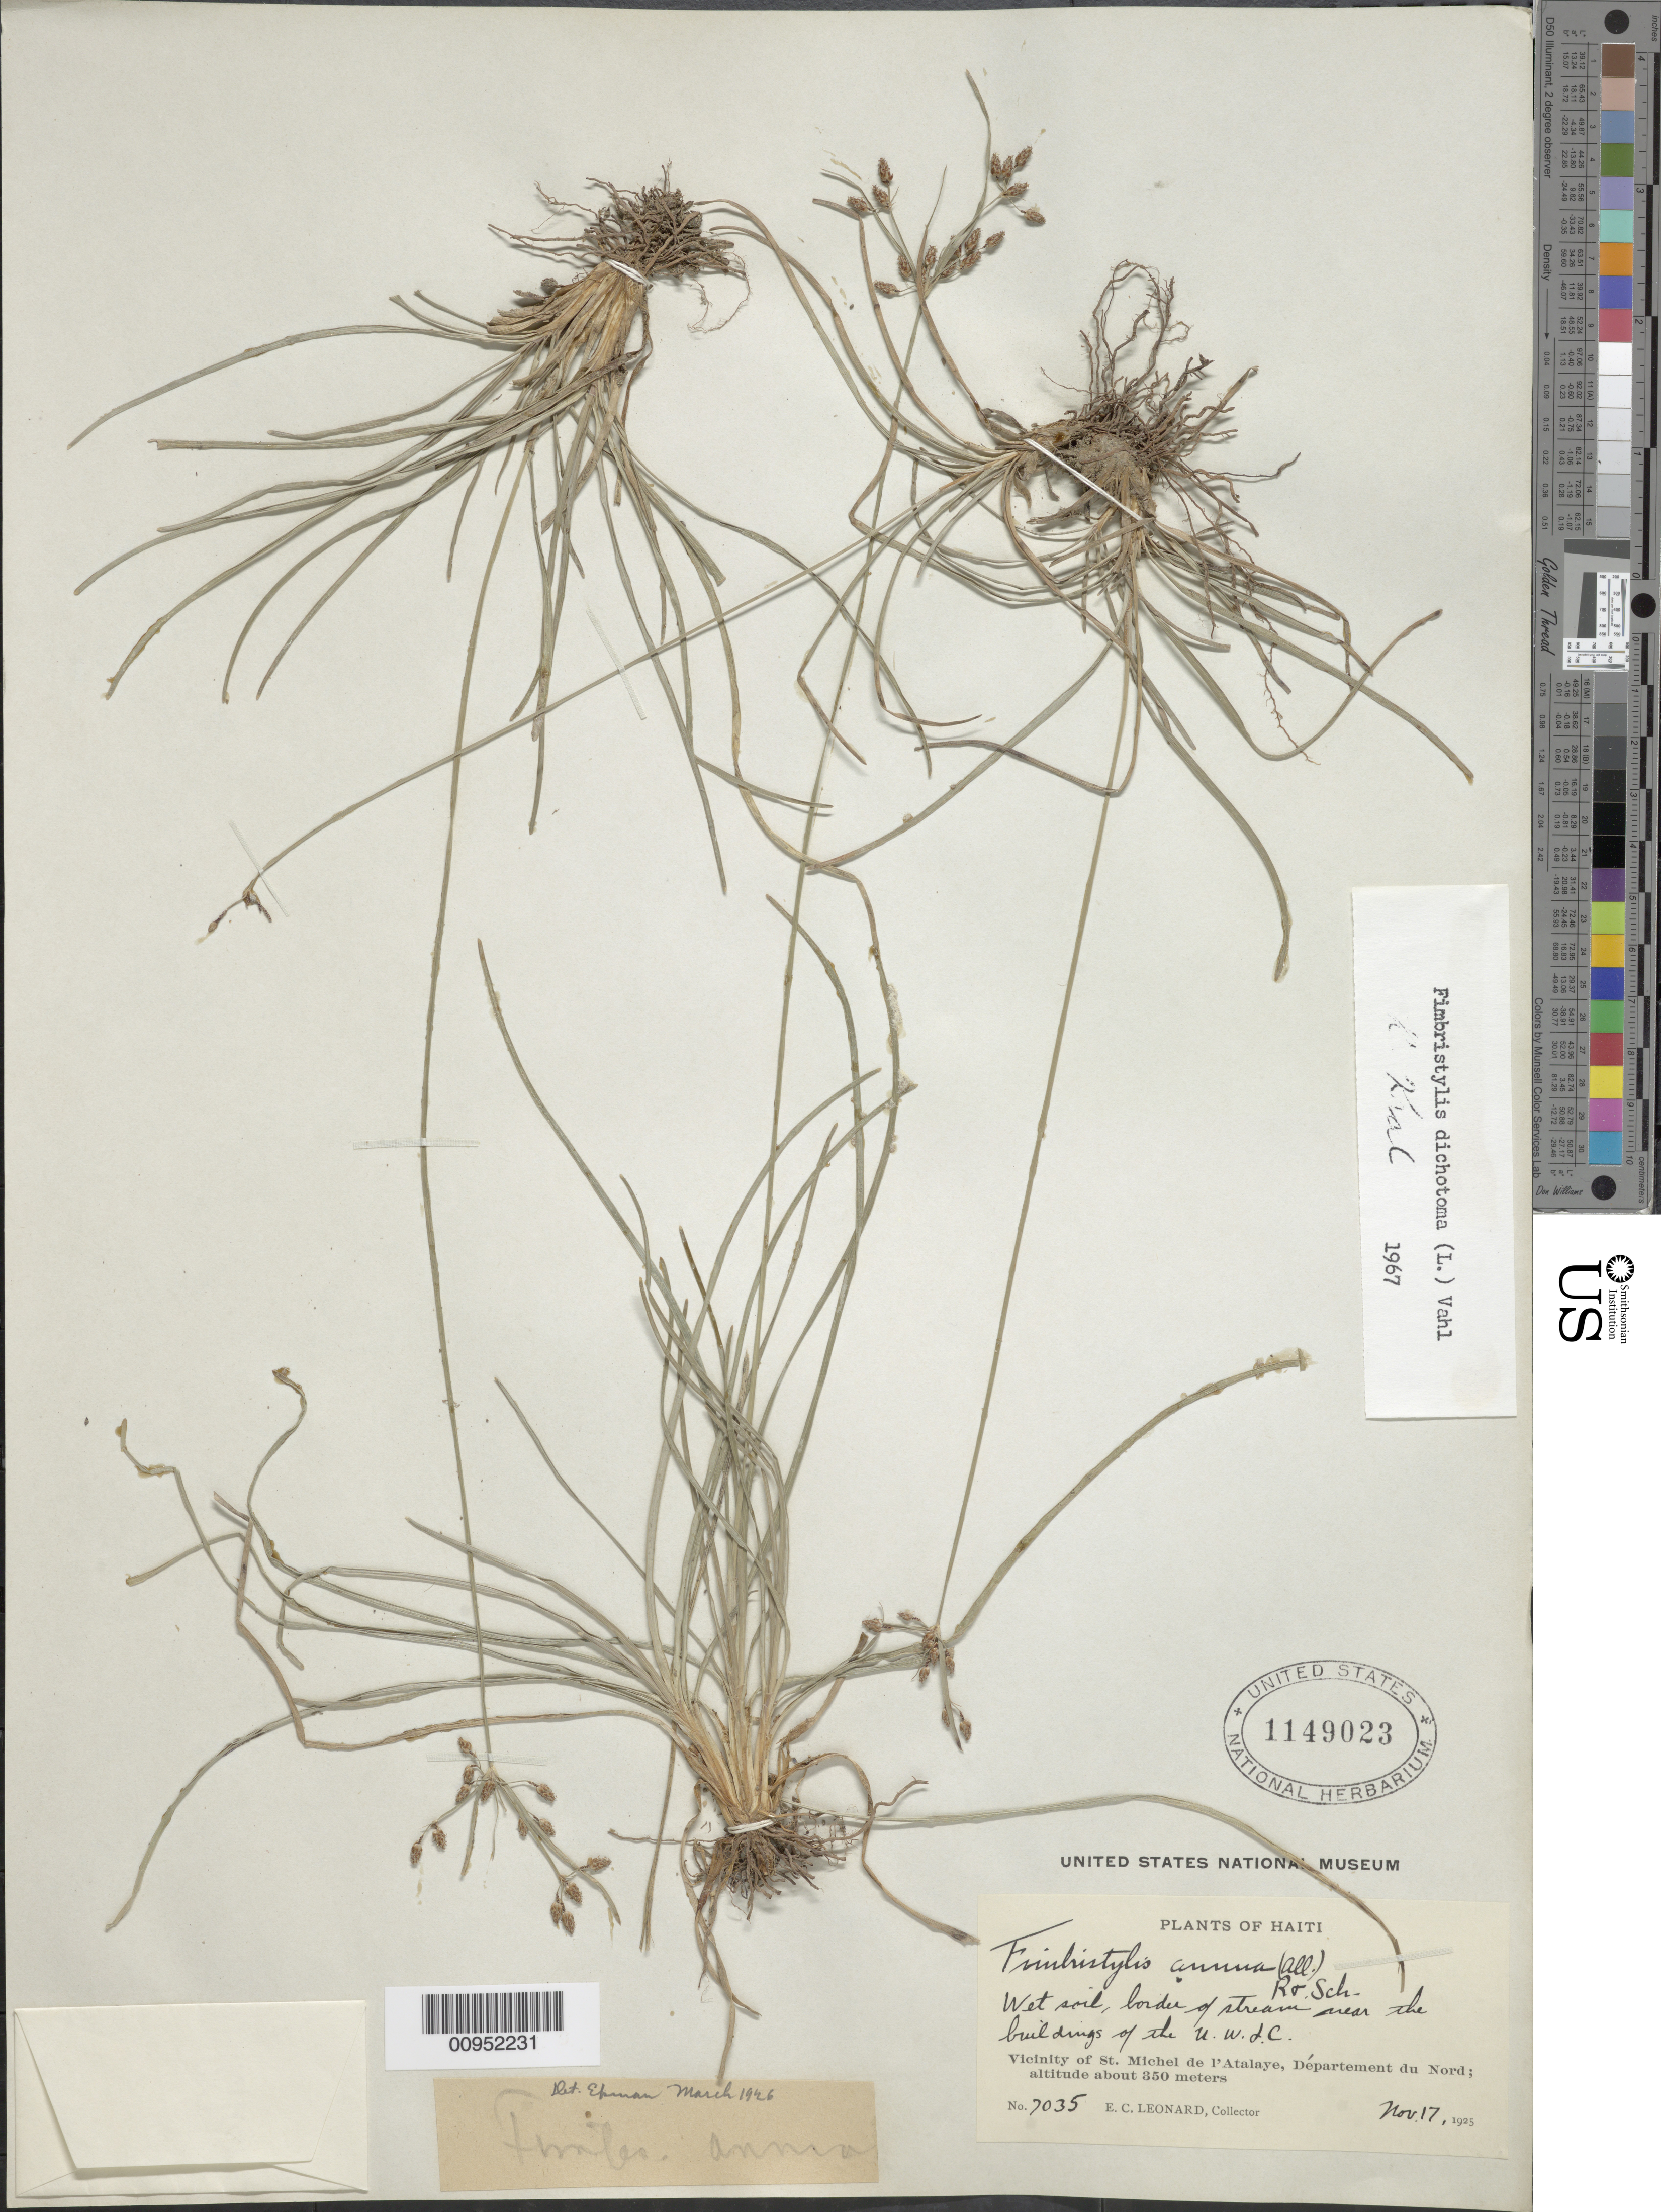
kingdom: Plantae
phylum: Tracheophyta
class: Liliopsida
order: Poales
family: Cyperaceae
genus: Fimbristylis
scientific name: Fimbristylis dichotoma subsp. dichotoma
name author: (L.) Vahl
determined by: Kral, Robert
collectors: E. C. Leonard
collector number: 7035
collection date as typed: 17 Nov 1925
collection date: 1925-11-17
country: Haiti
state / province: Artibonite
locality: Vicinity of St. Michel de l'Atalaye, border of stream near the buildings of the UWIC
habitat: Wet soil, border of stream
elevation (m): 350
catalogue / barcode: US 149023